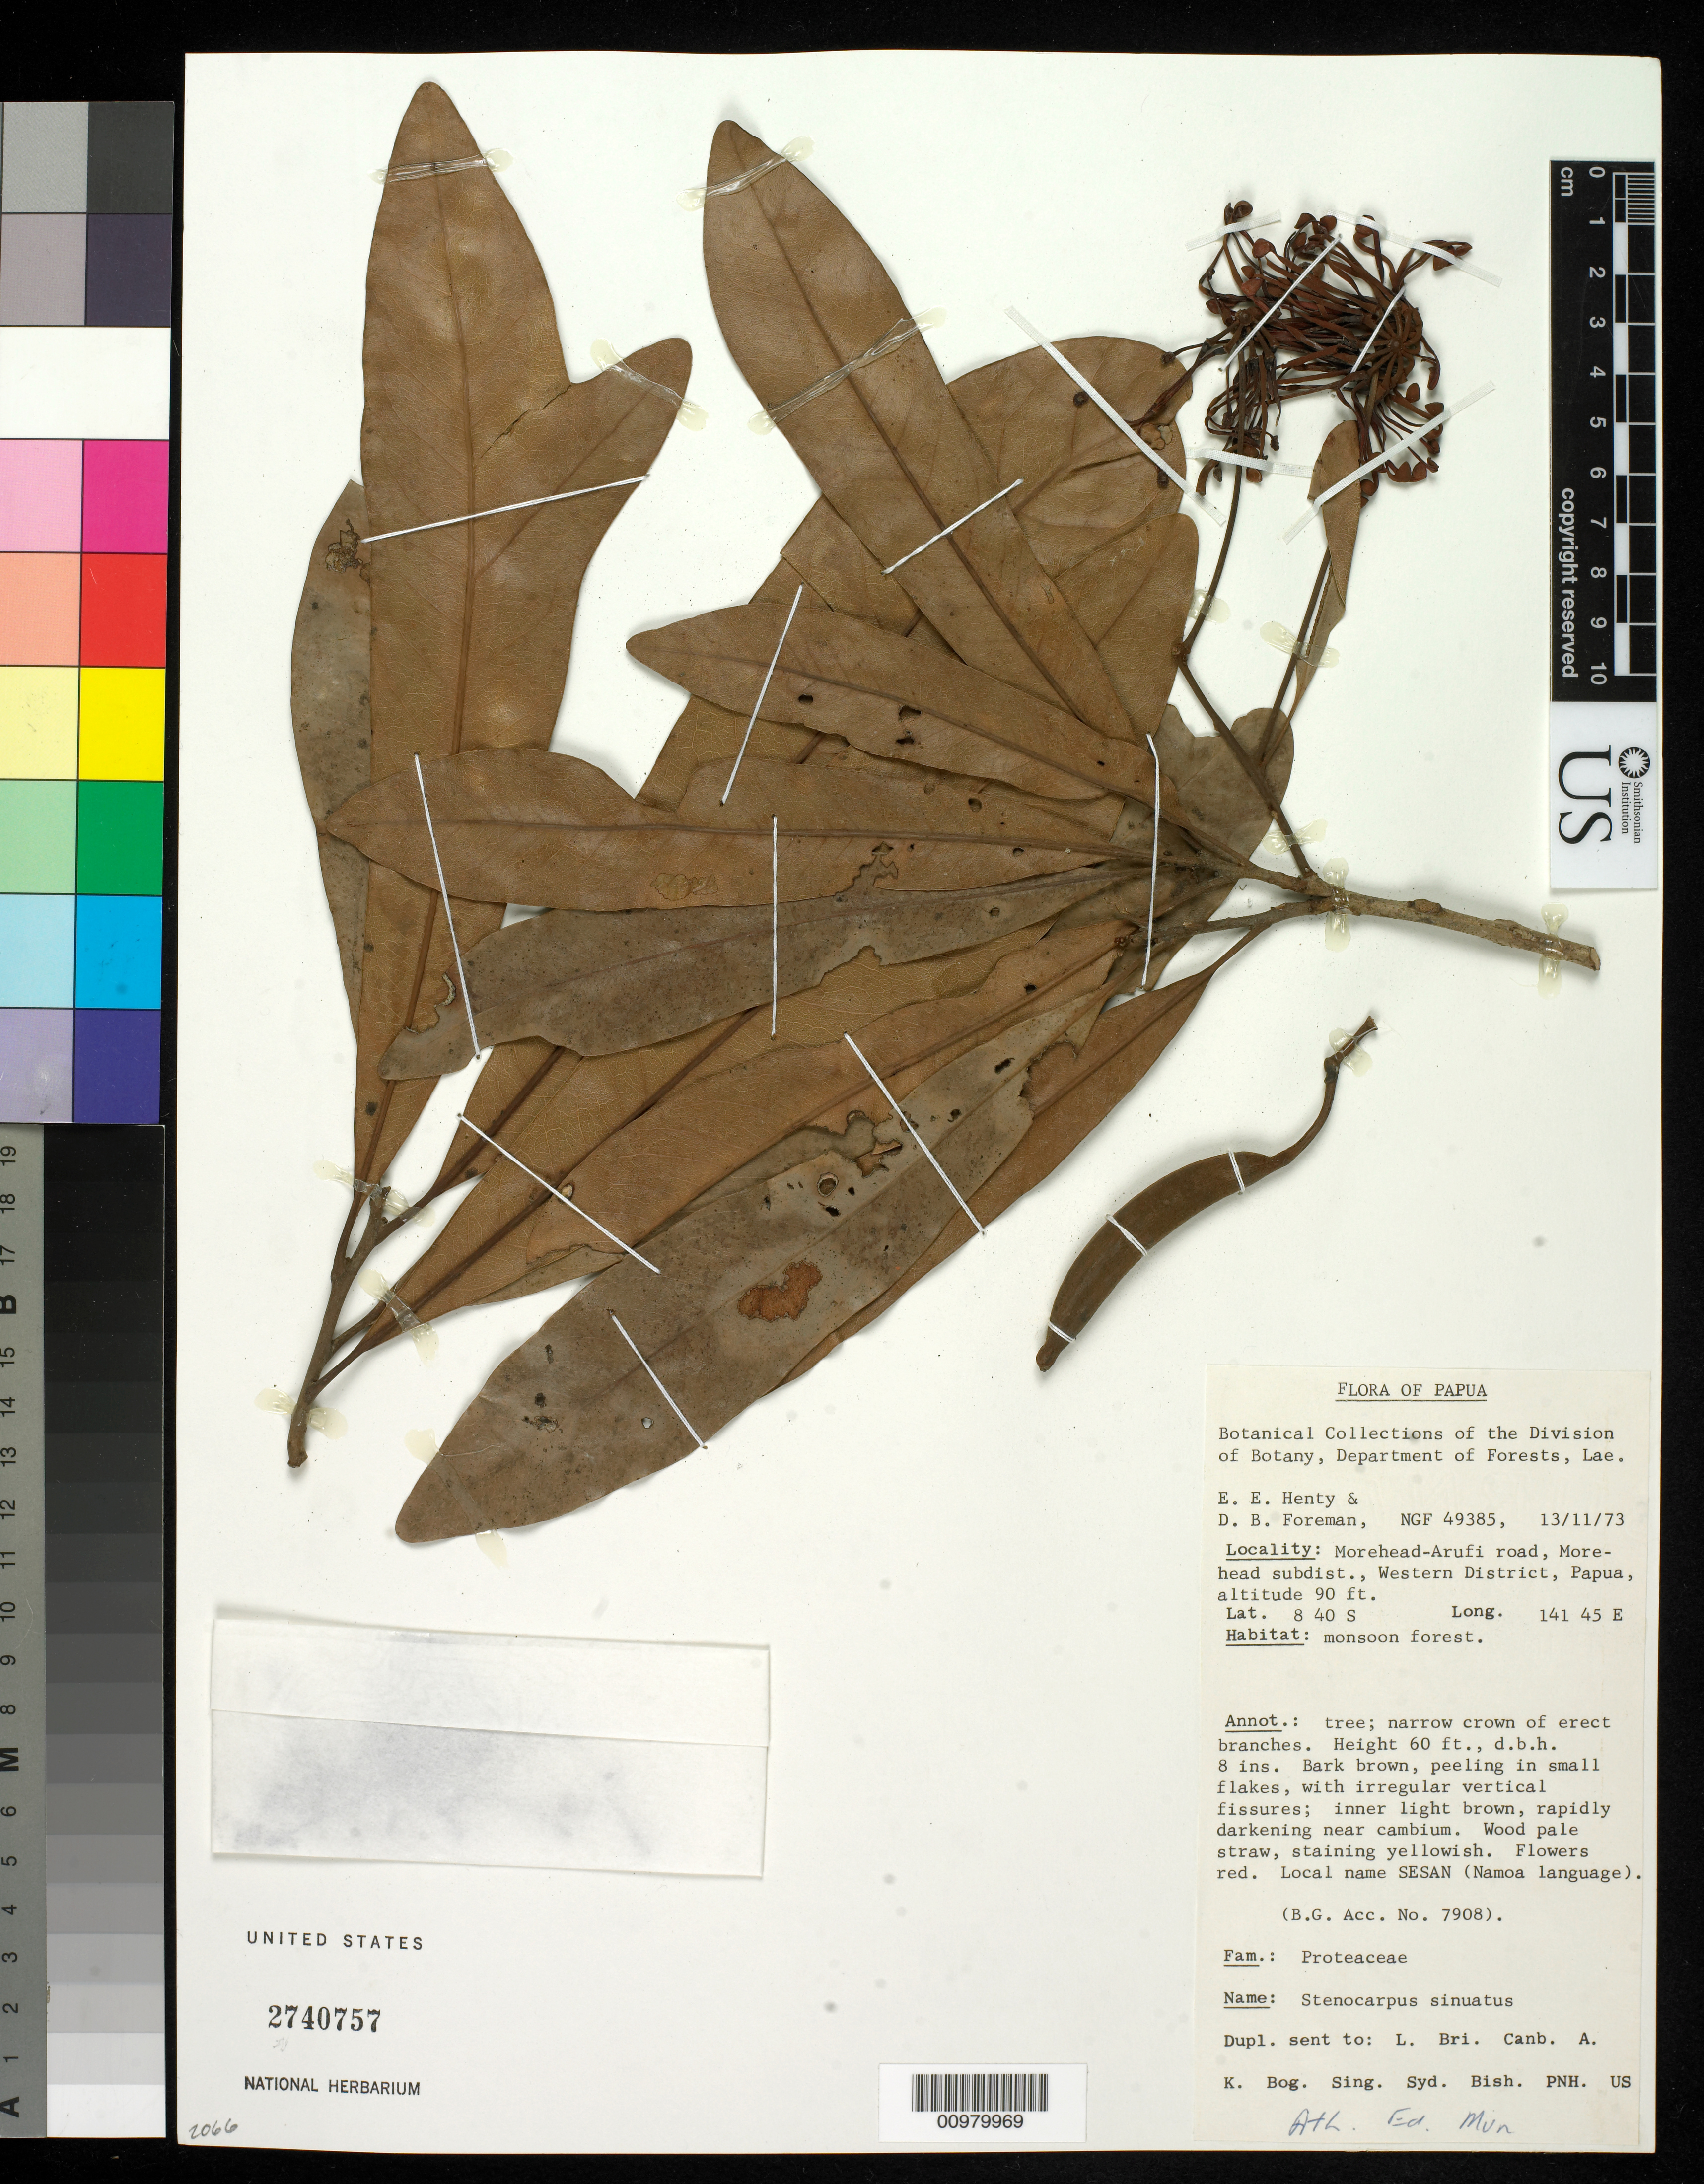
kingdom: Plantae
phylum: Tracheophyta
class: Magnoliopsida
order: Proteales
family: Proteaceae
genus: Stenocarpus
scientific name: Stenocarpus sinuatus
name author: (A. Cunn.) Endl.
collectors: E. Henty & D. Foreman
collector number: NGF 49385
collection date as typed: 13 Nov 1973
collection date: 1973-11-13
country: Papua New Guinea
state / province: Western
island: New Guinea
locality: Morehead subdistrict, Morehead-Arufi Road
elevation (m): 27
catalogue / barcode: US 2740757